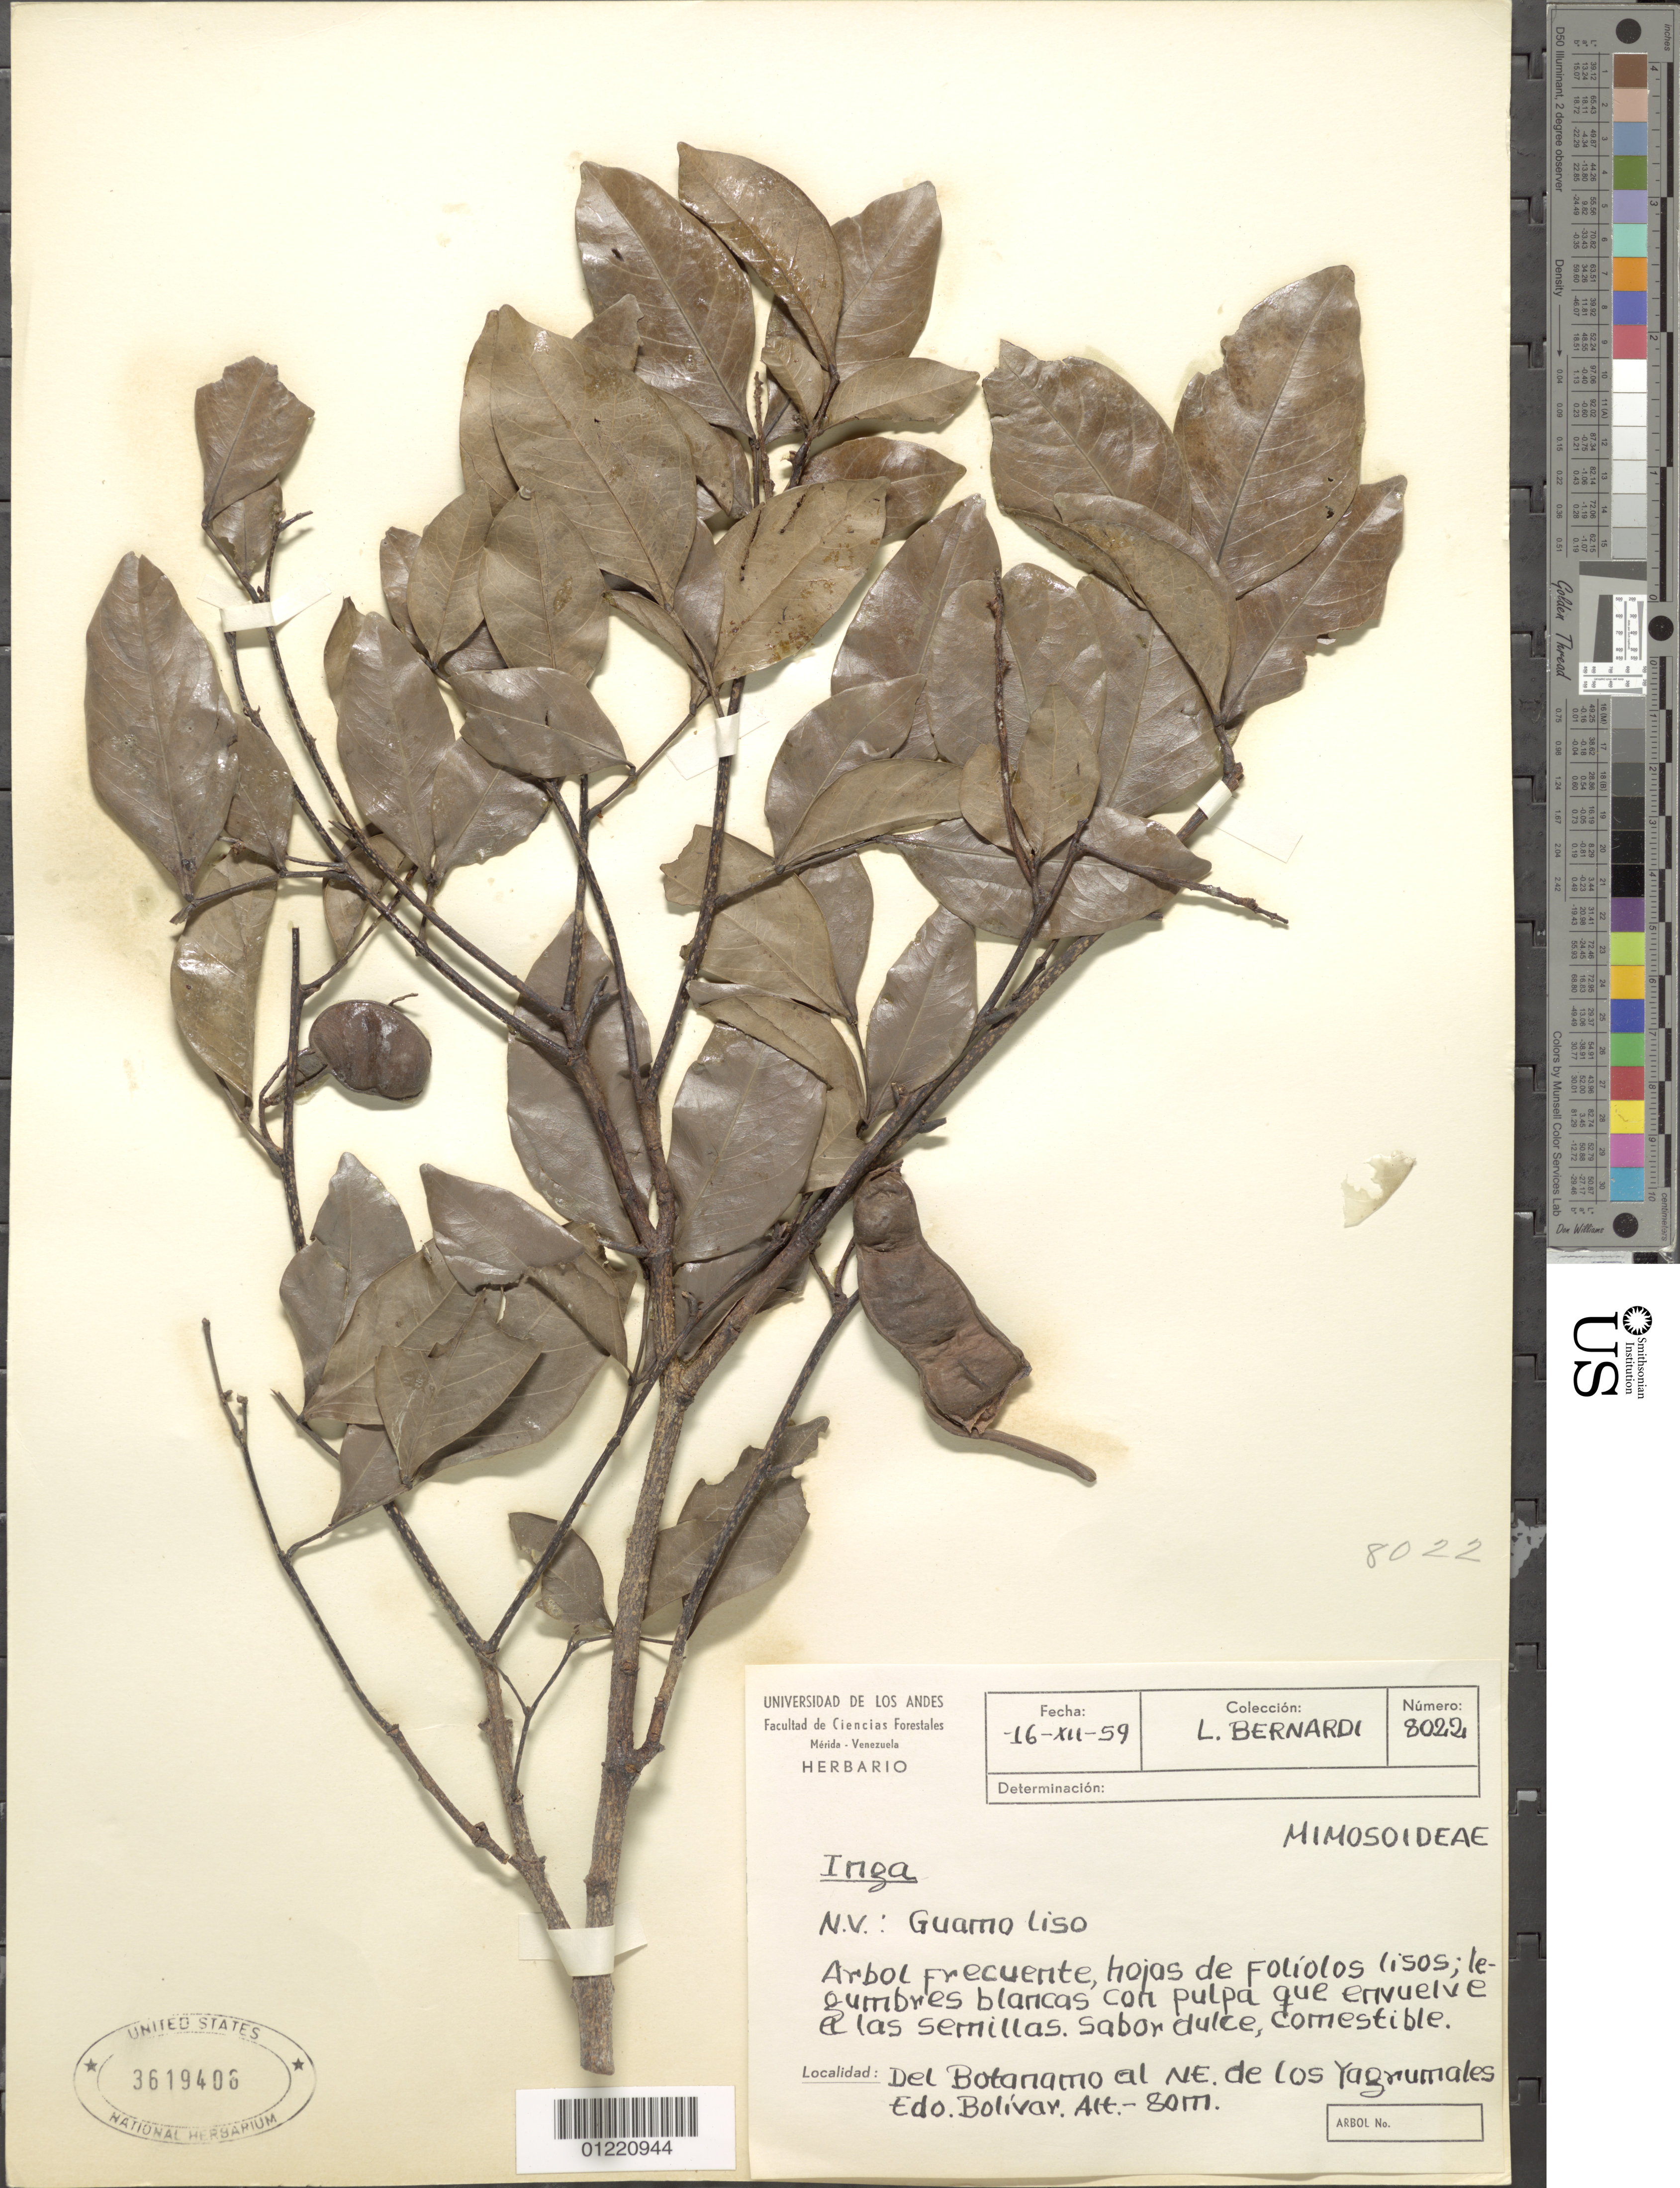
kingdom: Plantae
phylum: Tracheophyta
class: Magnoliopsida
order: Fabales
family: Fabaceae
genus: Inga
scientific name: Inga sp.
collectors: A. L. Bernardi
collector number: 8022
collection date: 1959-12-16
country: Venezuela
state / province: Bolívar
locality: Del Botanamo al NE de los Yagrumales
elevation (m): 80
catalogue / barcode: US 3619406